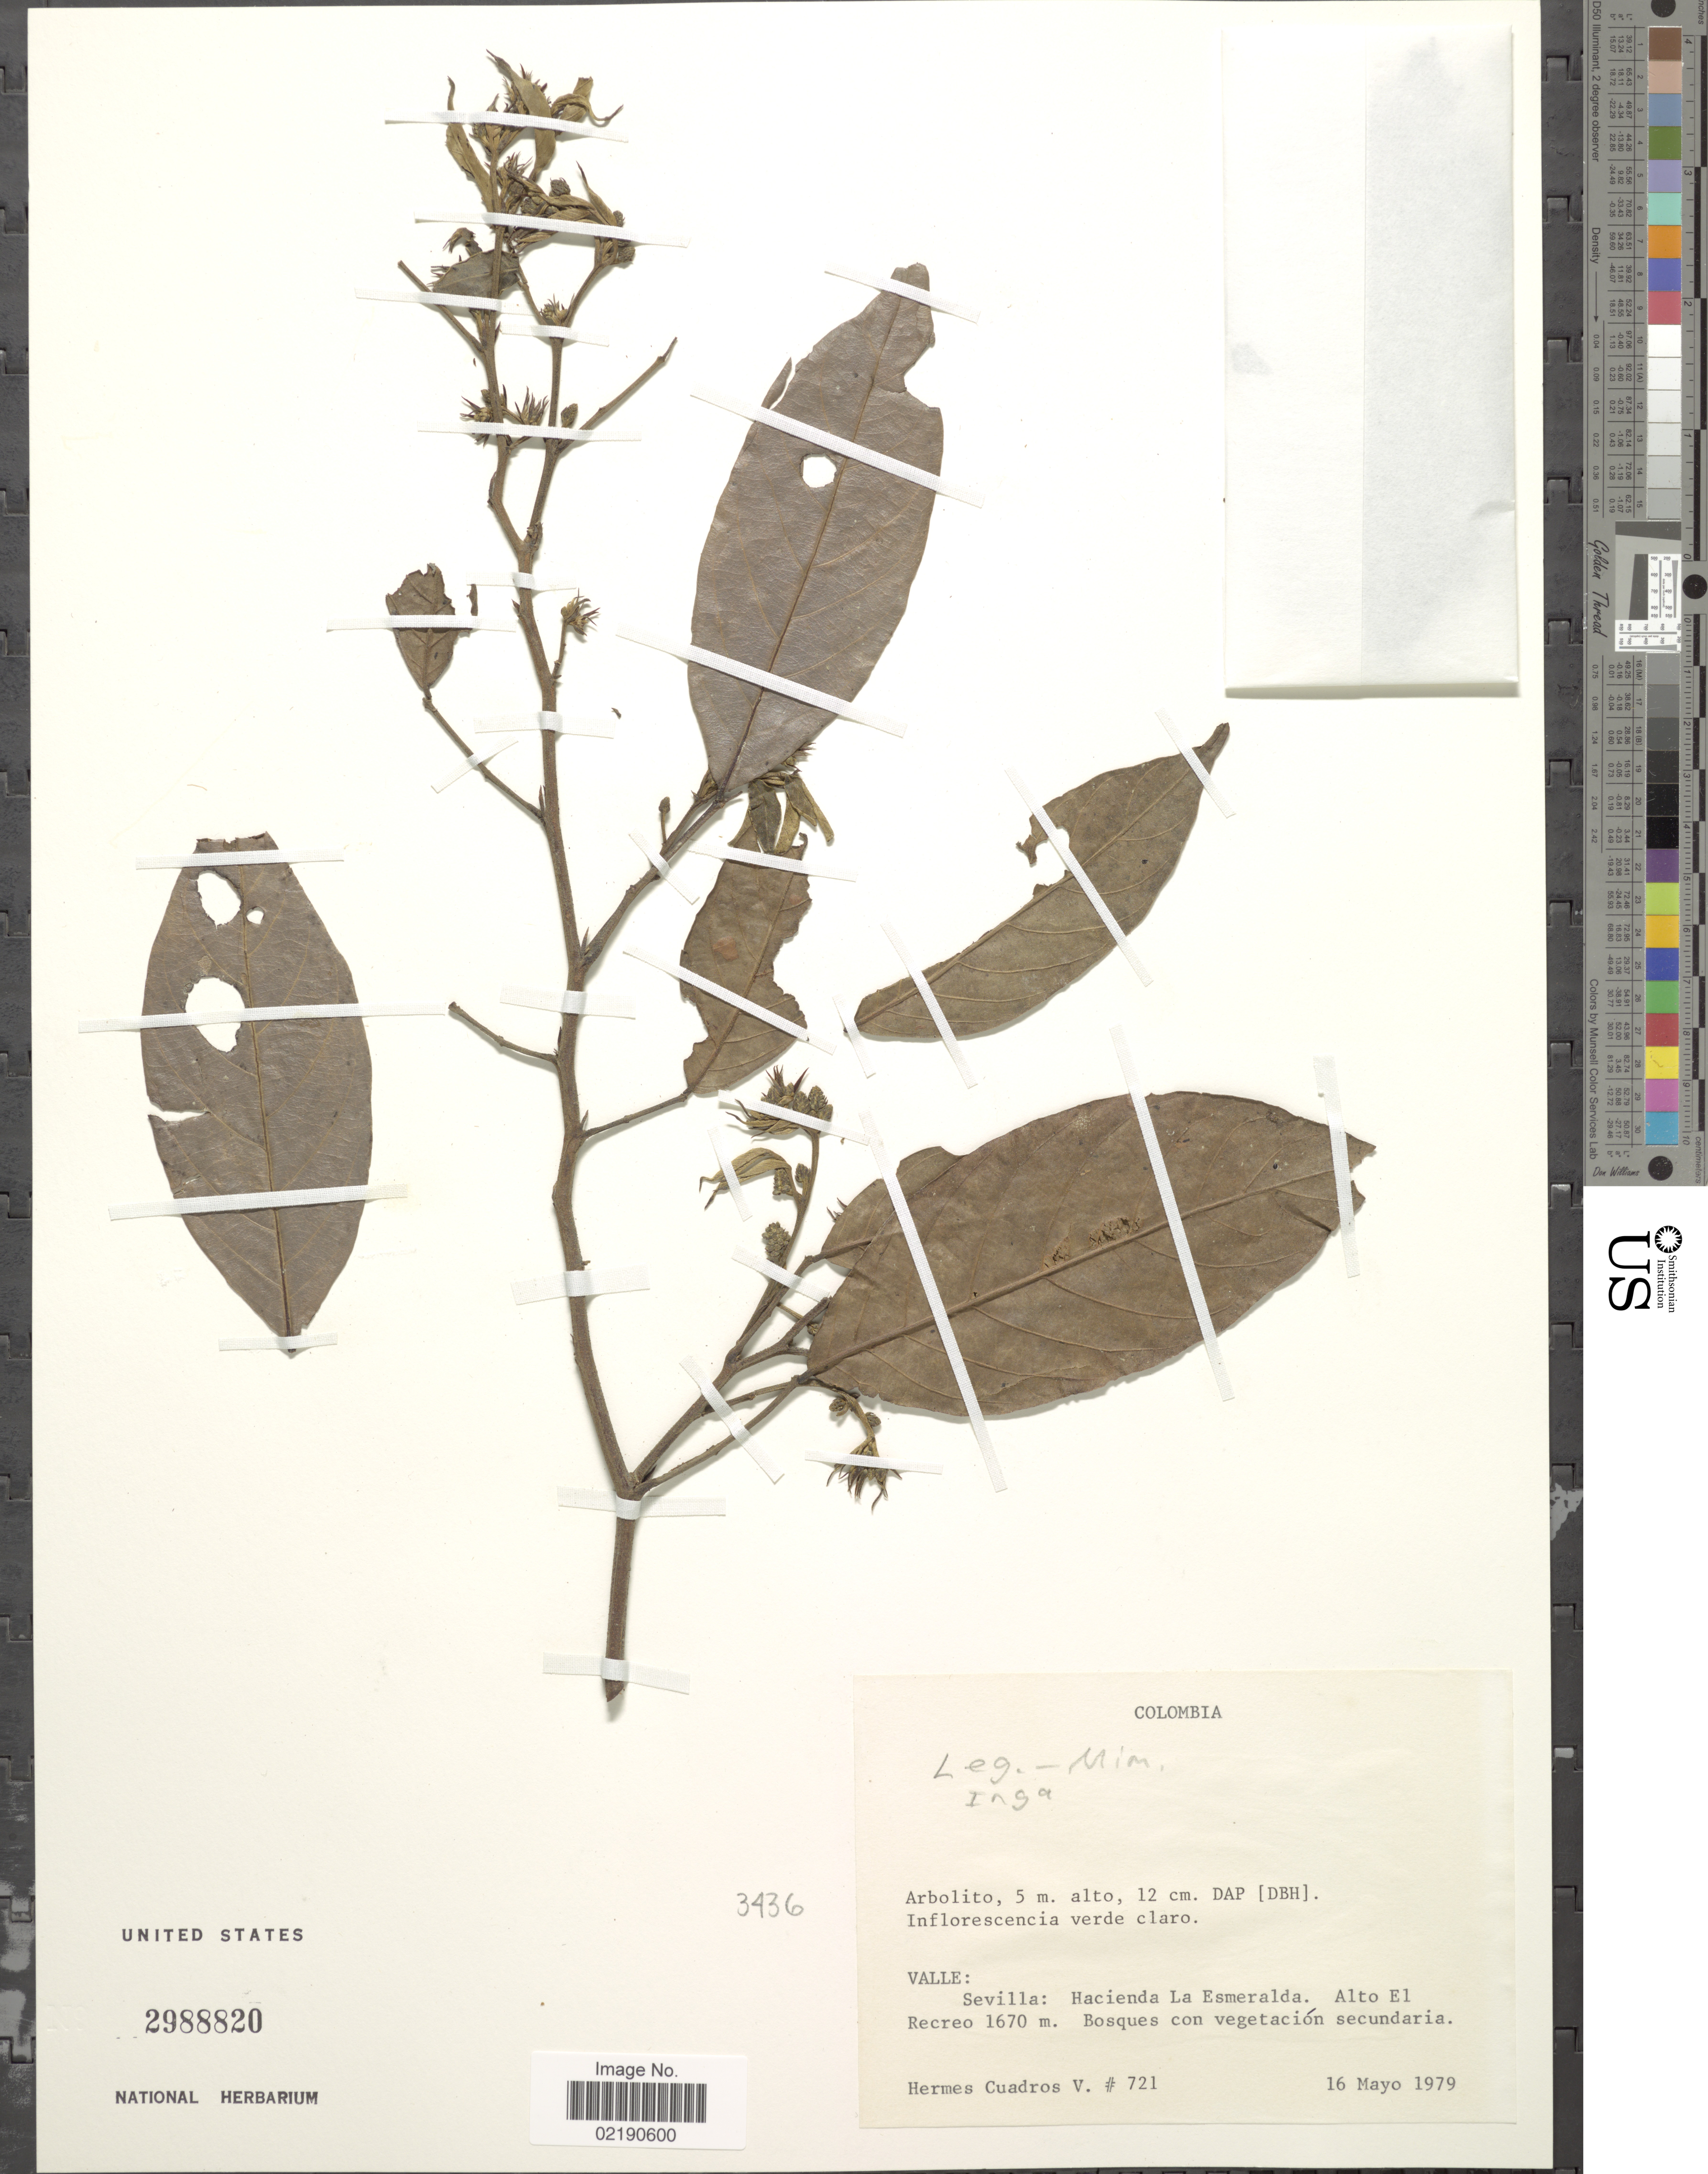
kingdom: Plantae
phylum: Tracheophyta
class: Magnoliopsida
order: Fabales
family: Fabaceae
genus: Inga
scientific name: Inga sp.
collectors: H. Cuadros V.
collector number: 721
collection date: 1979-05-16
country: Colombia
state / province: Valle del Cauca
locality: Valle: Sevilla: Hacienda La Esmeralda. Alto El Recreo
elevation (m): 1670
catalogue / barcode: US 2988820